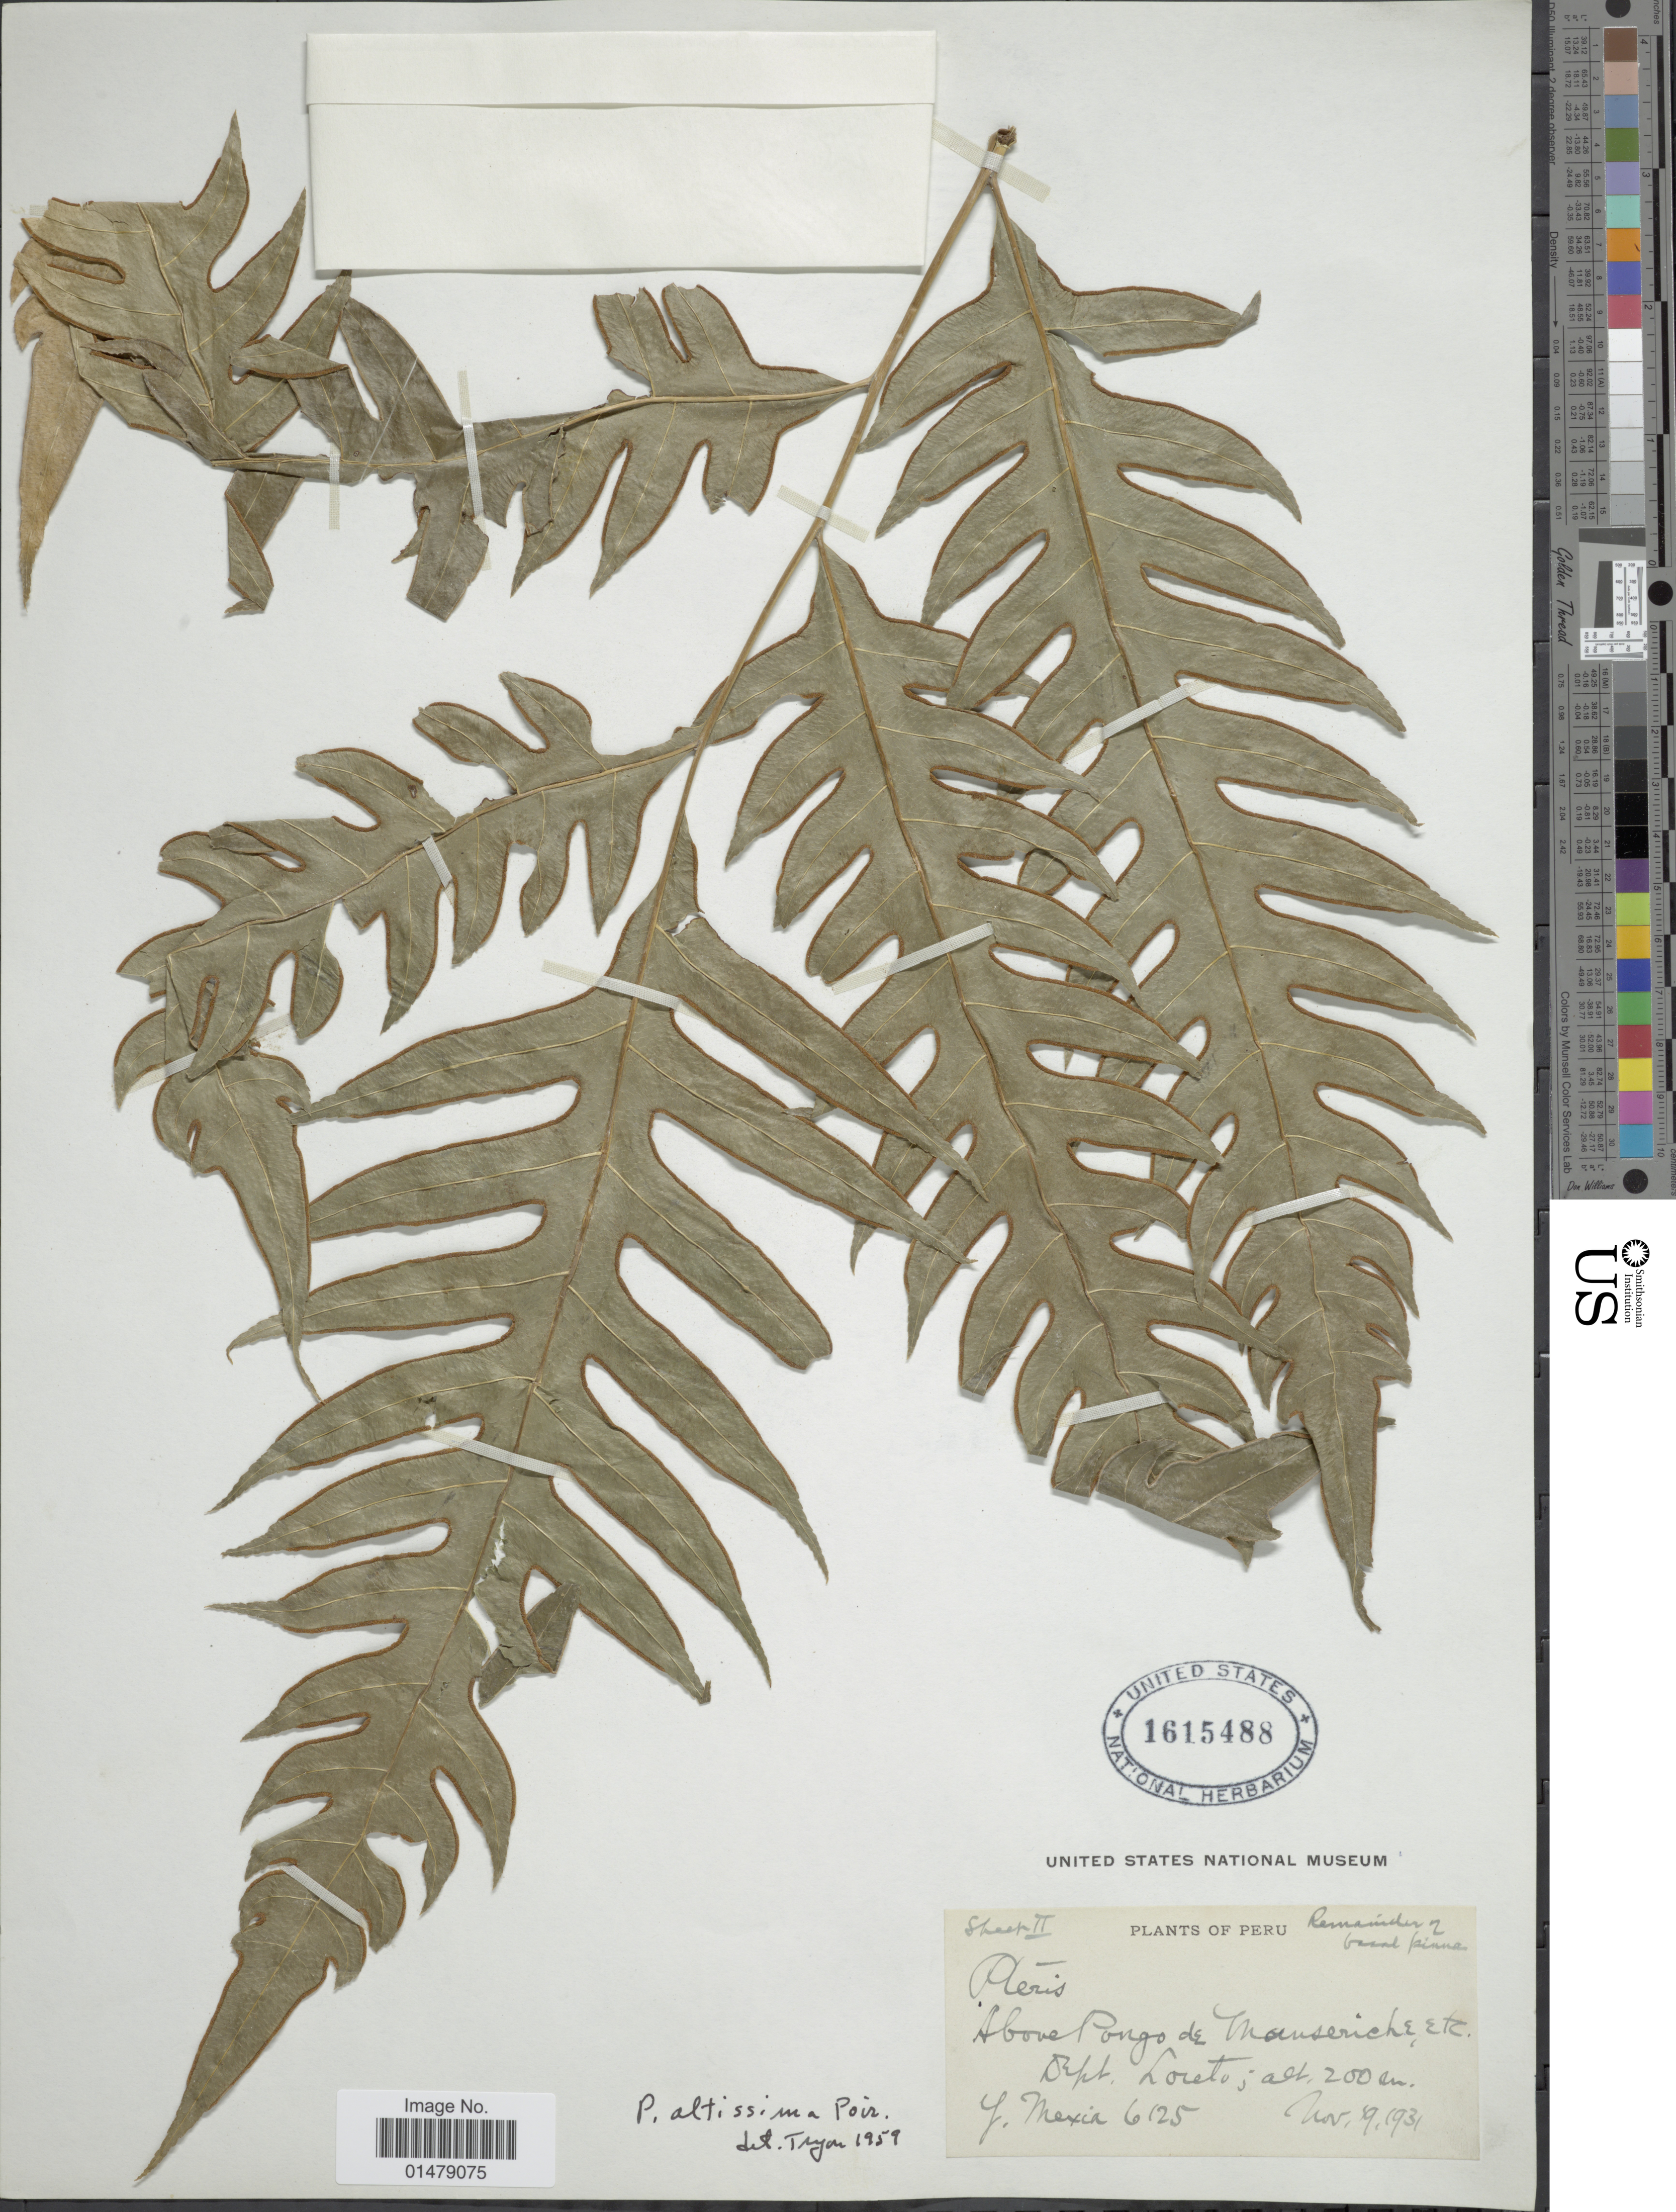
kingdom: Plantae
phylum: Tracheophyta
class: Polypodiopsida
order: Polypodiales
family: Pteridaceae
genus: Pteris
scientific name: Pteris altissima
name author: Poir.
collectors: Y. Mexia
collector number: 6125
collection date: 1931-11-19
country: Peru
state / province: Loreto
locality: Above Pongo de Manseriche, etc. Dept. Loreto.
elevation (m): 200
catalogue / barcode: US 1615488